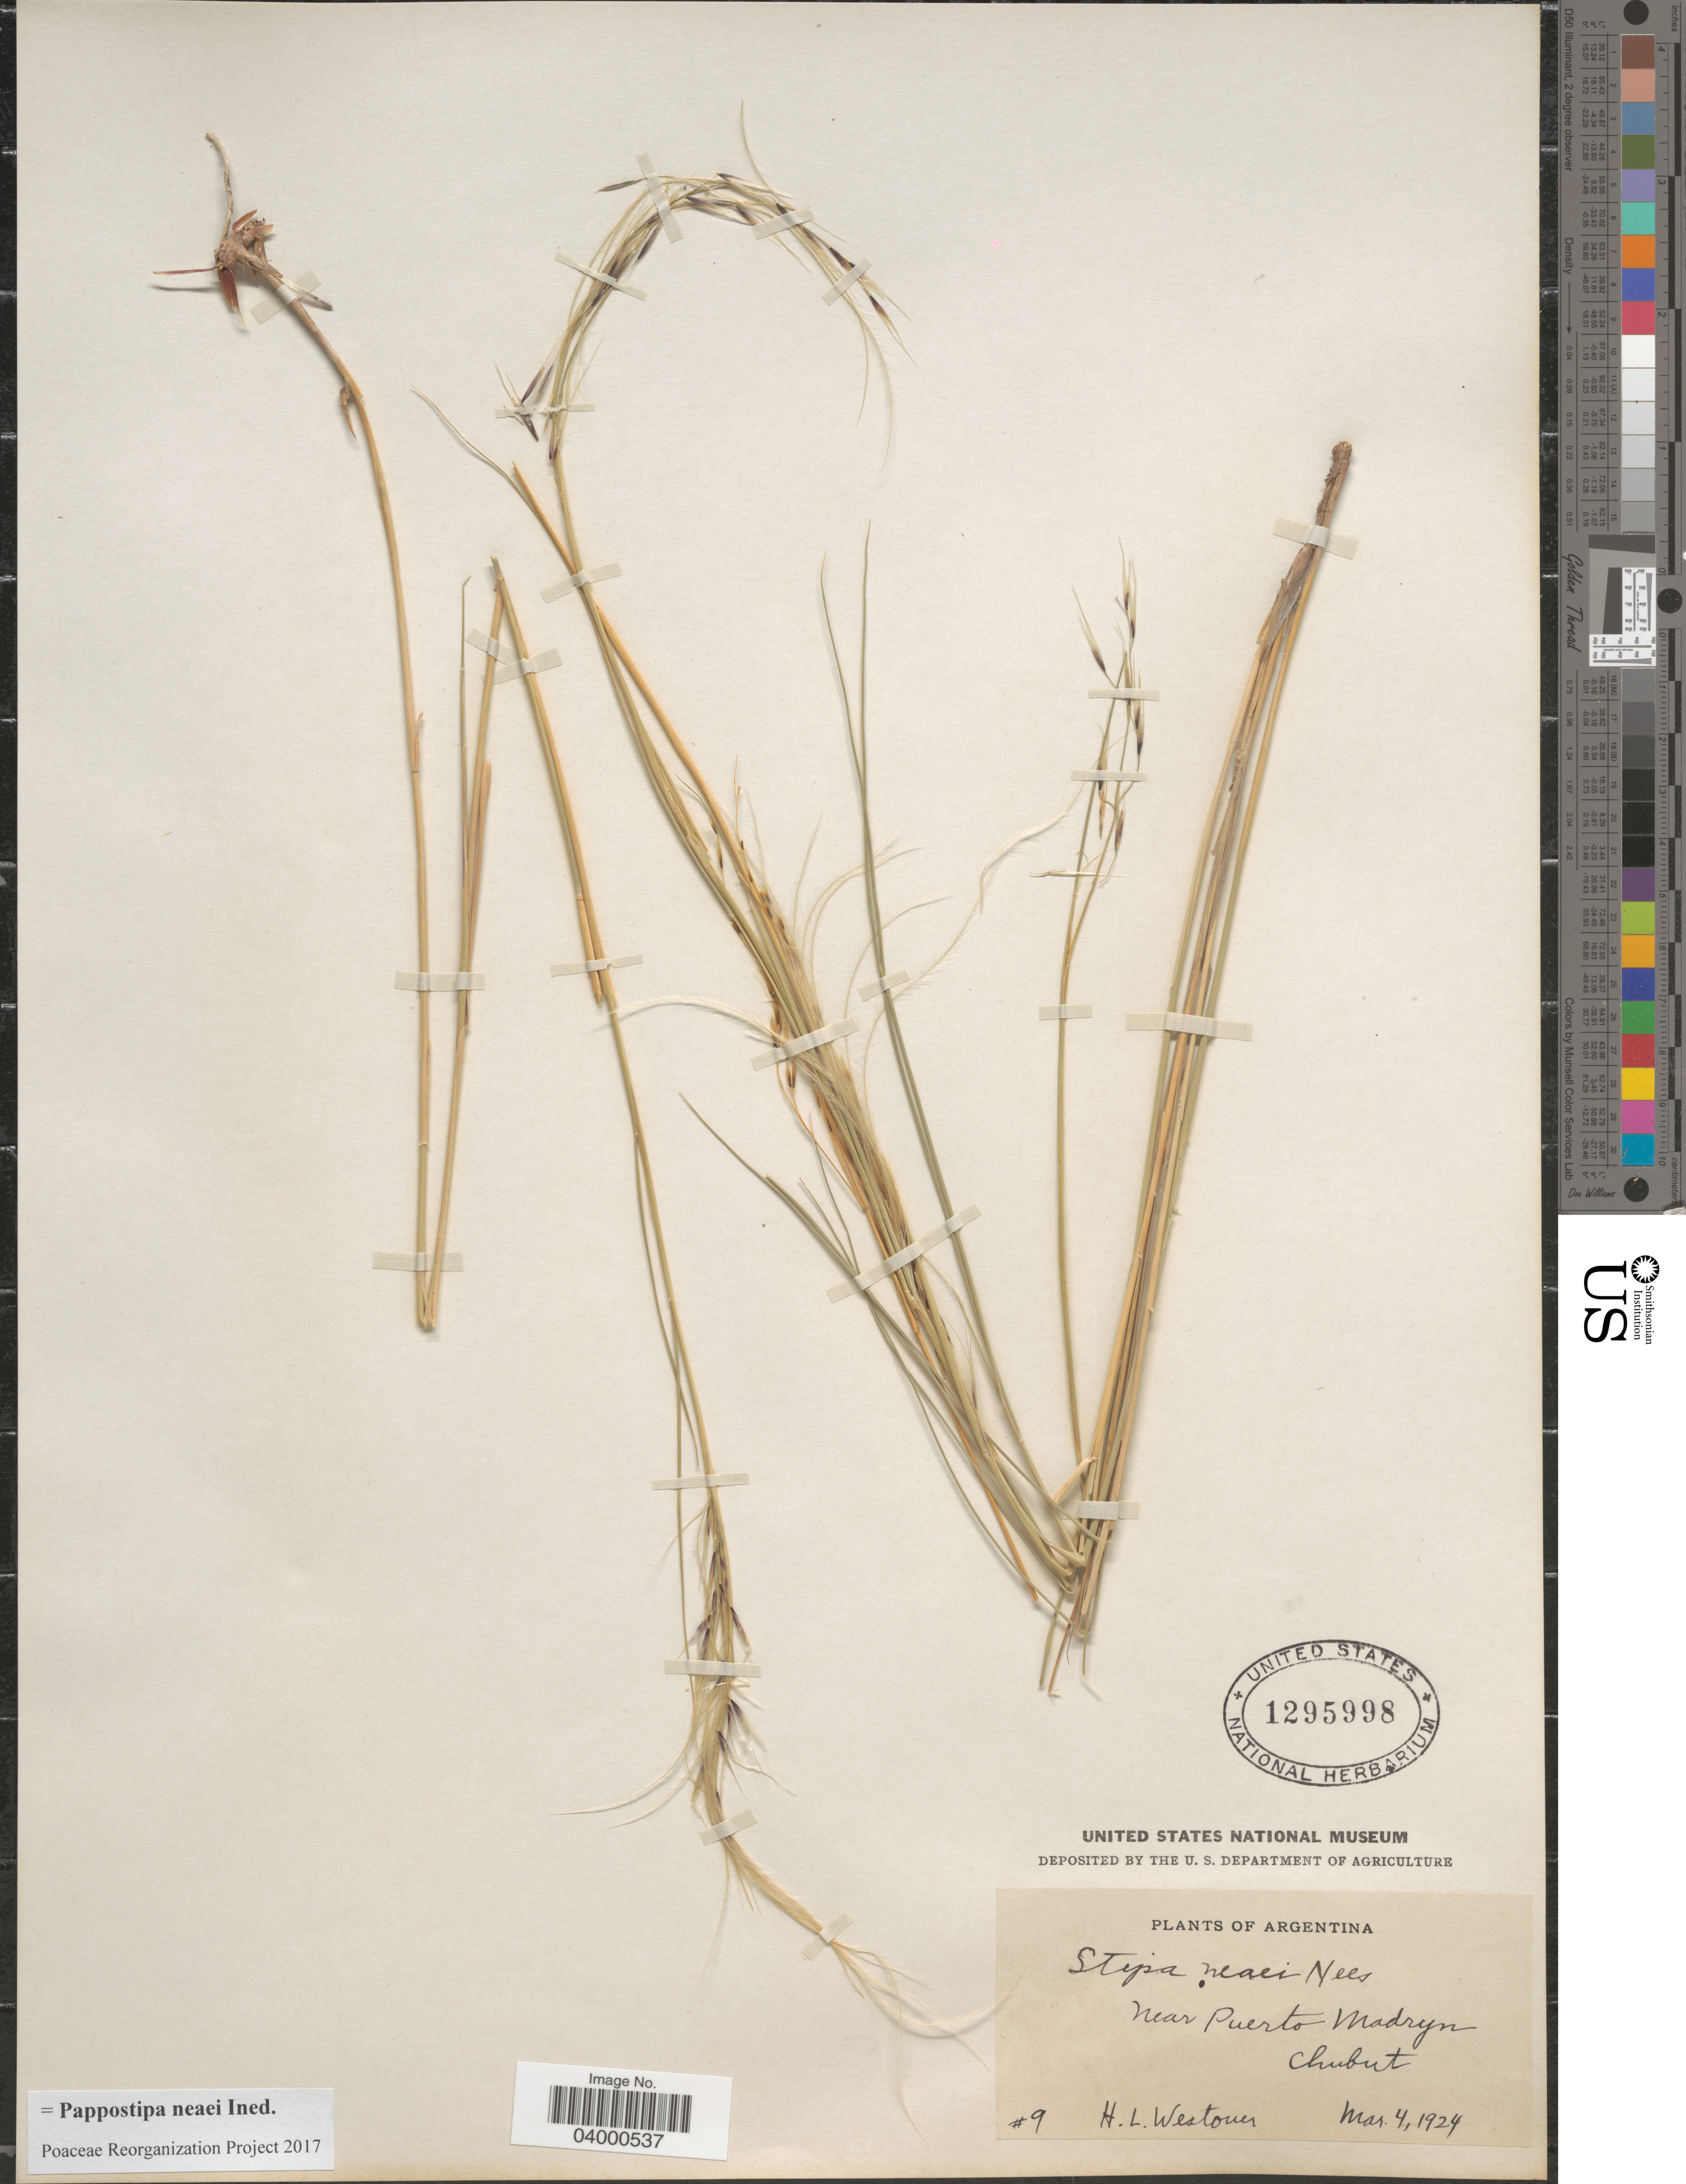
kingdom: Plantae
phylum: Tracheophyta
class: Liliopsida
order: Poales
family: Poaceae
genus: Pappostipa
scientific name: Pappostipa neaei ined.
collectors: H. Westover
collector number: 9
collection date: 1924-03-04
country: Argentina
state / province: Chubut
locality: Near Puerto Madryn.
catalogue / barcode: US 1295998